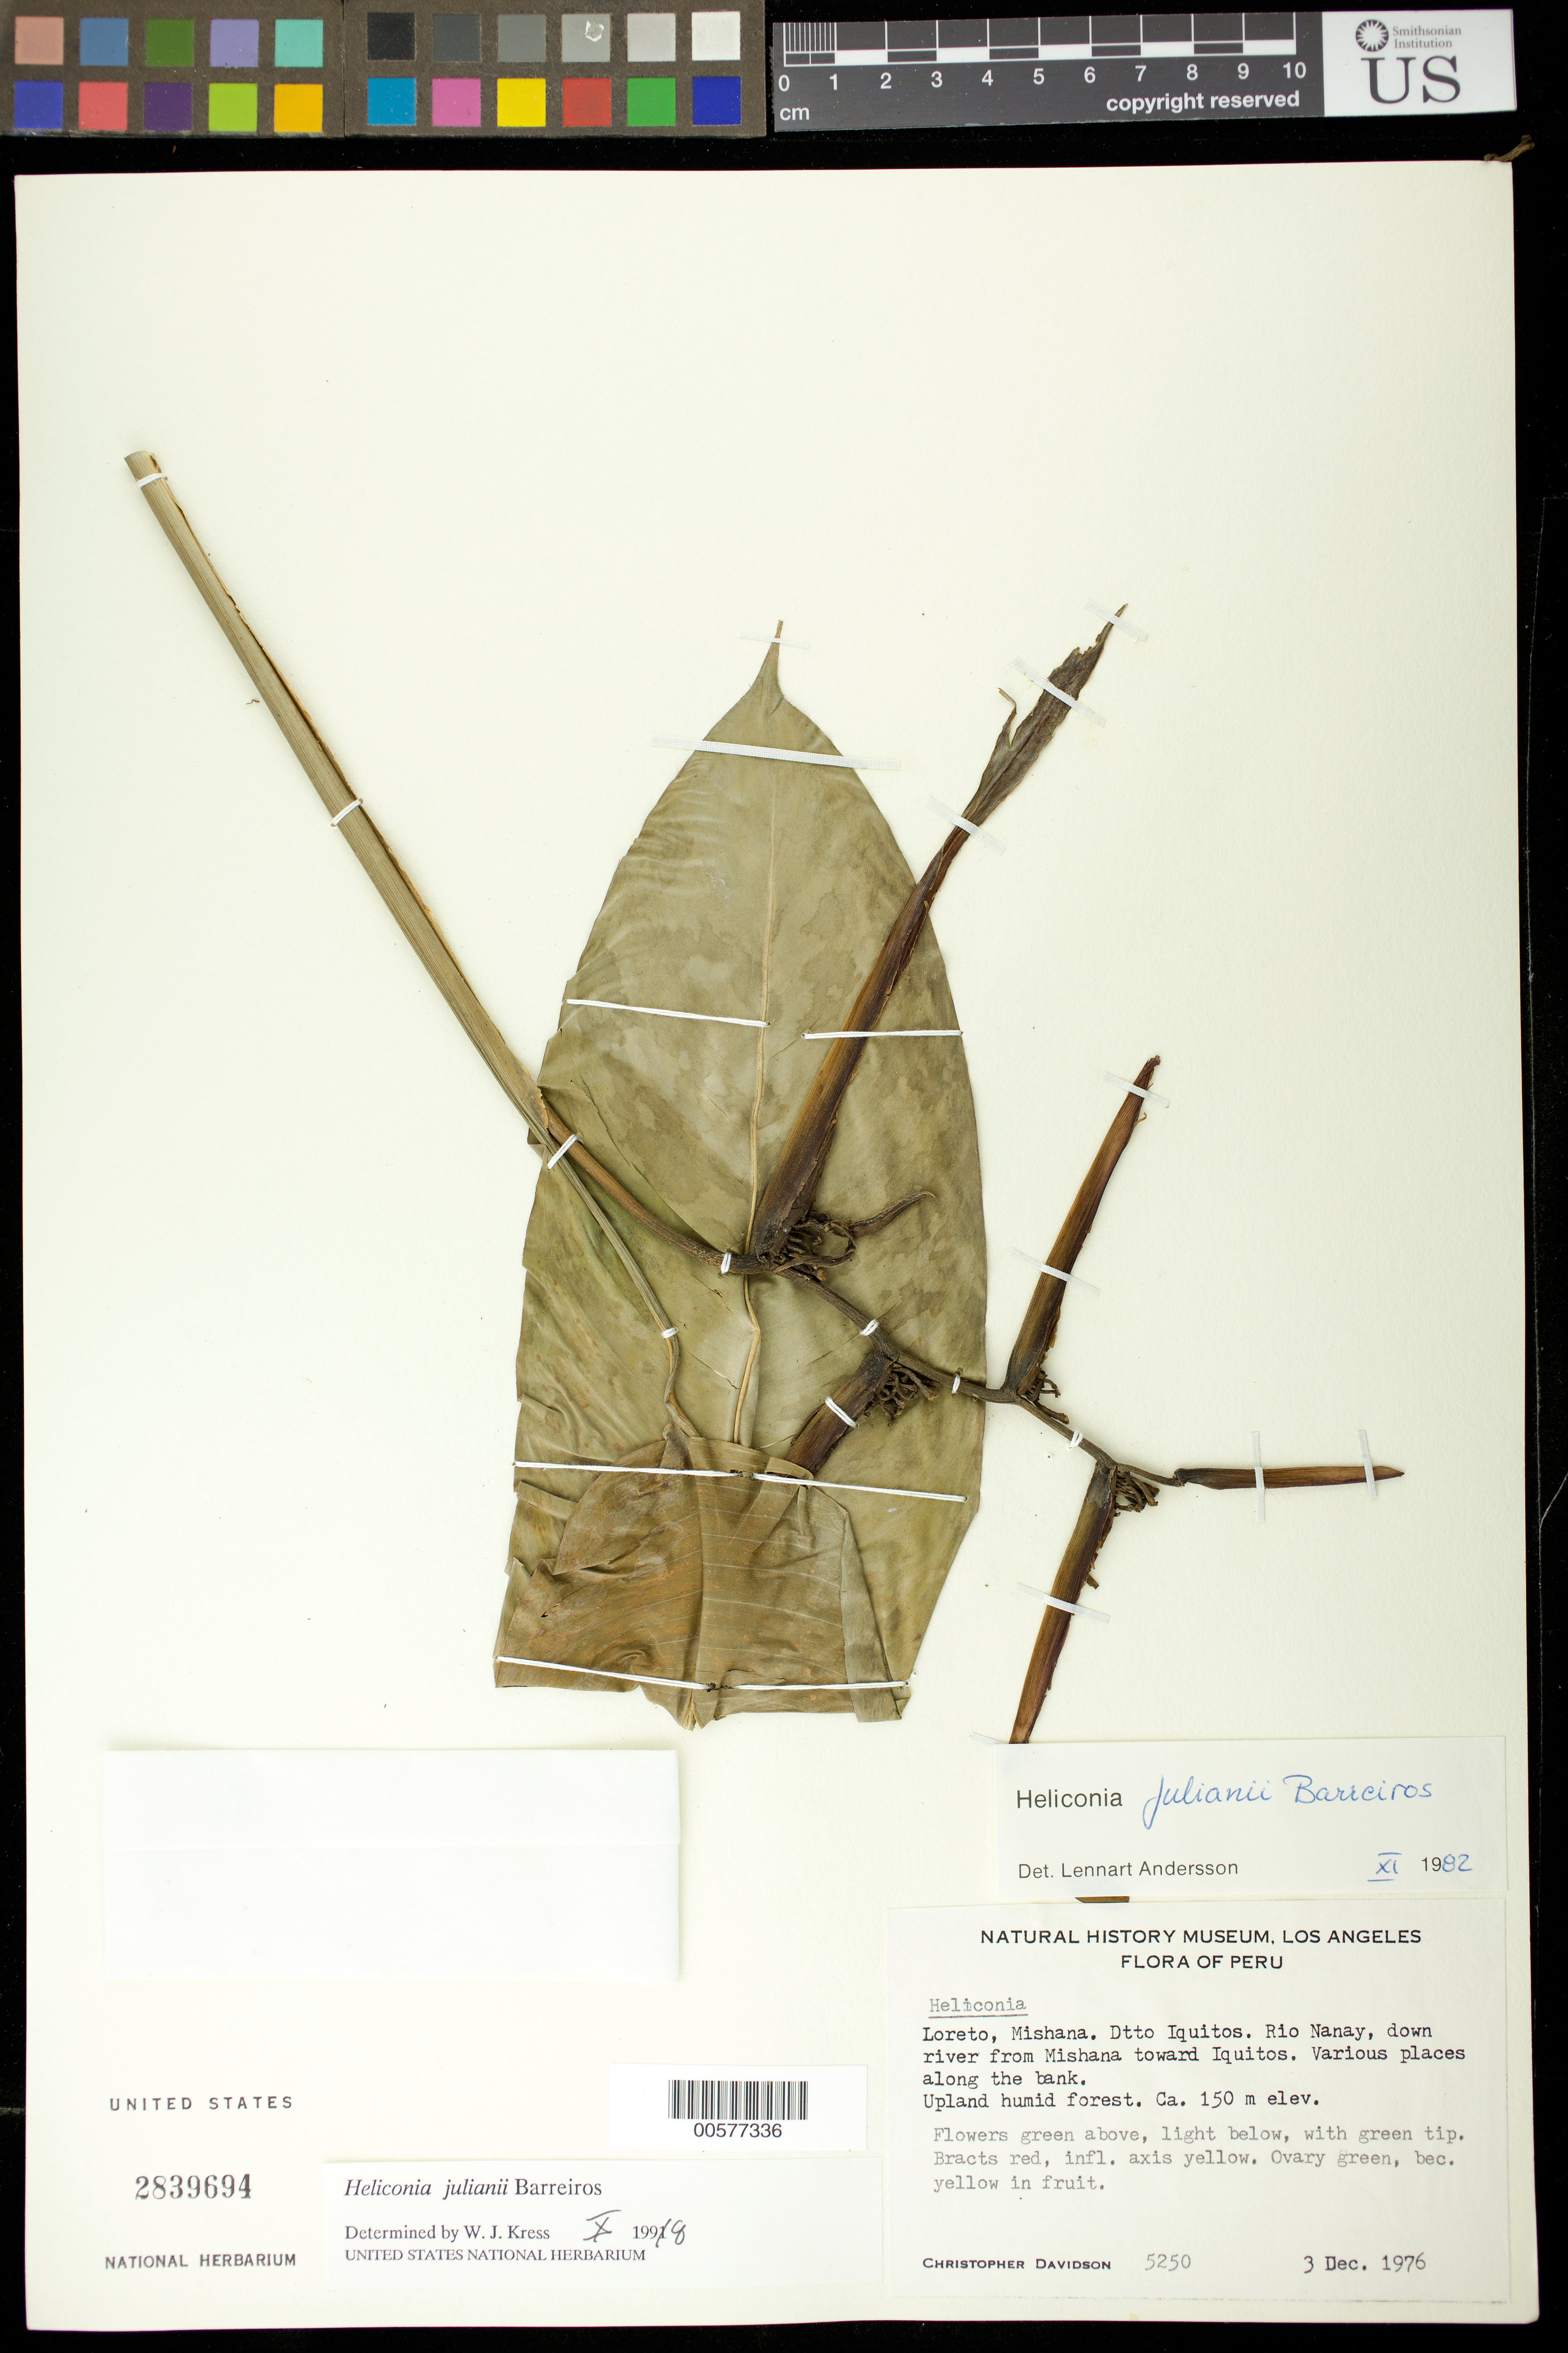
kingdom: Plantae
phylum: Tracheophyta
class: Liliopsida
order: Zingiberales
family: Heliconiaceae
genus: Heliconia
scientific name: Heliconia julianii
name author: Barreiros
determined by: Andersson, [Bengt] Lennart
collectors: C. Davidson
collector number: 5250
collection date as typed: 03 Dec 1976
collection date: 1976-12-03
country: Peru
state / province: Loreto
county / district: Maynas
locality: Dtto Iquitos. Rio Nanay, down river from Mishana toward Iquitos.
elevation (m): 150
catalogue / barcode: US 2839694